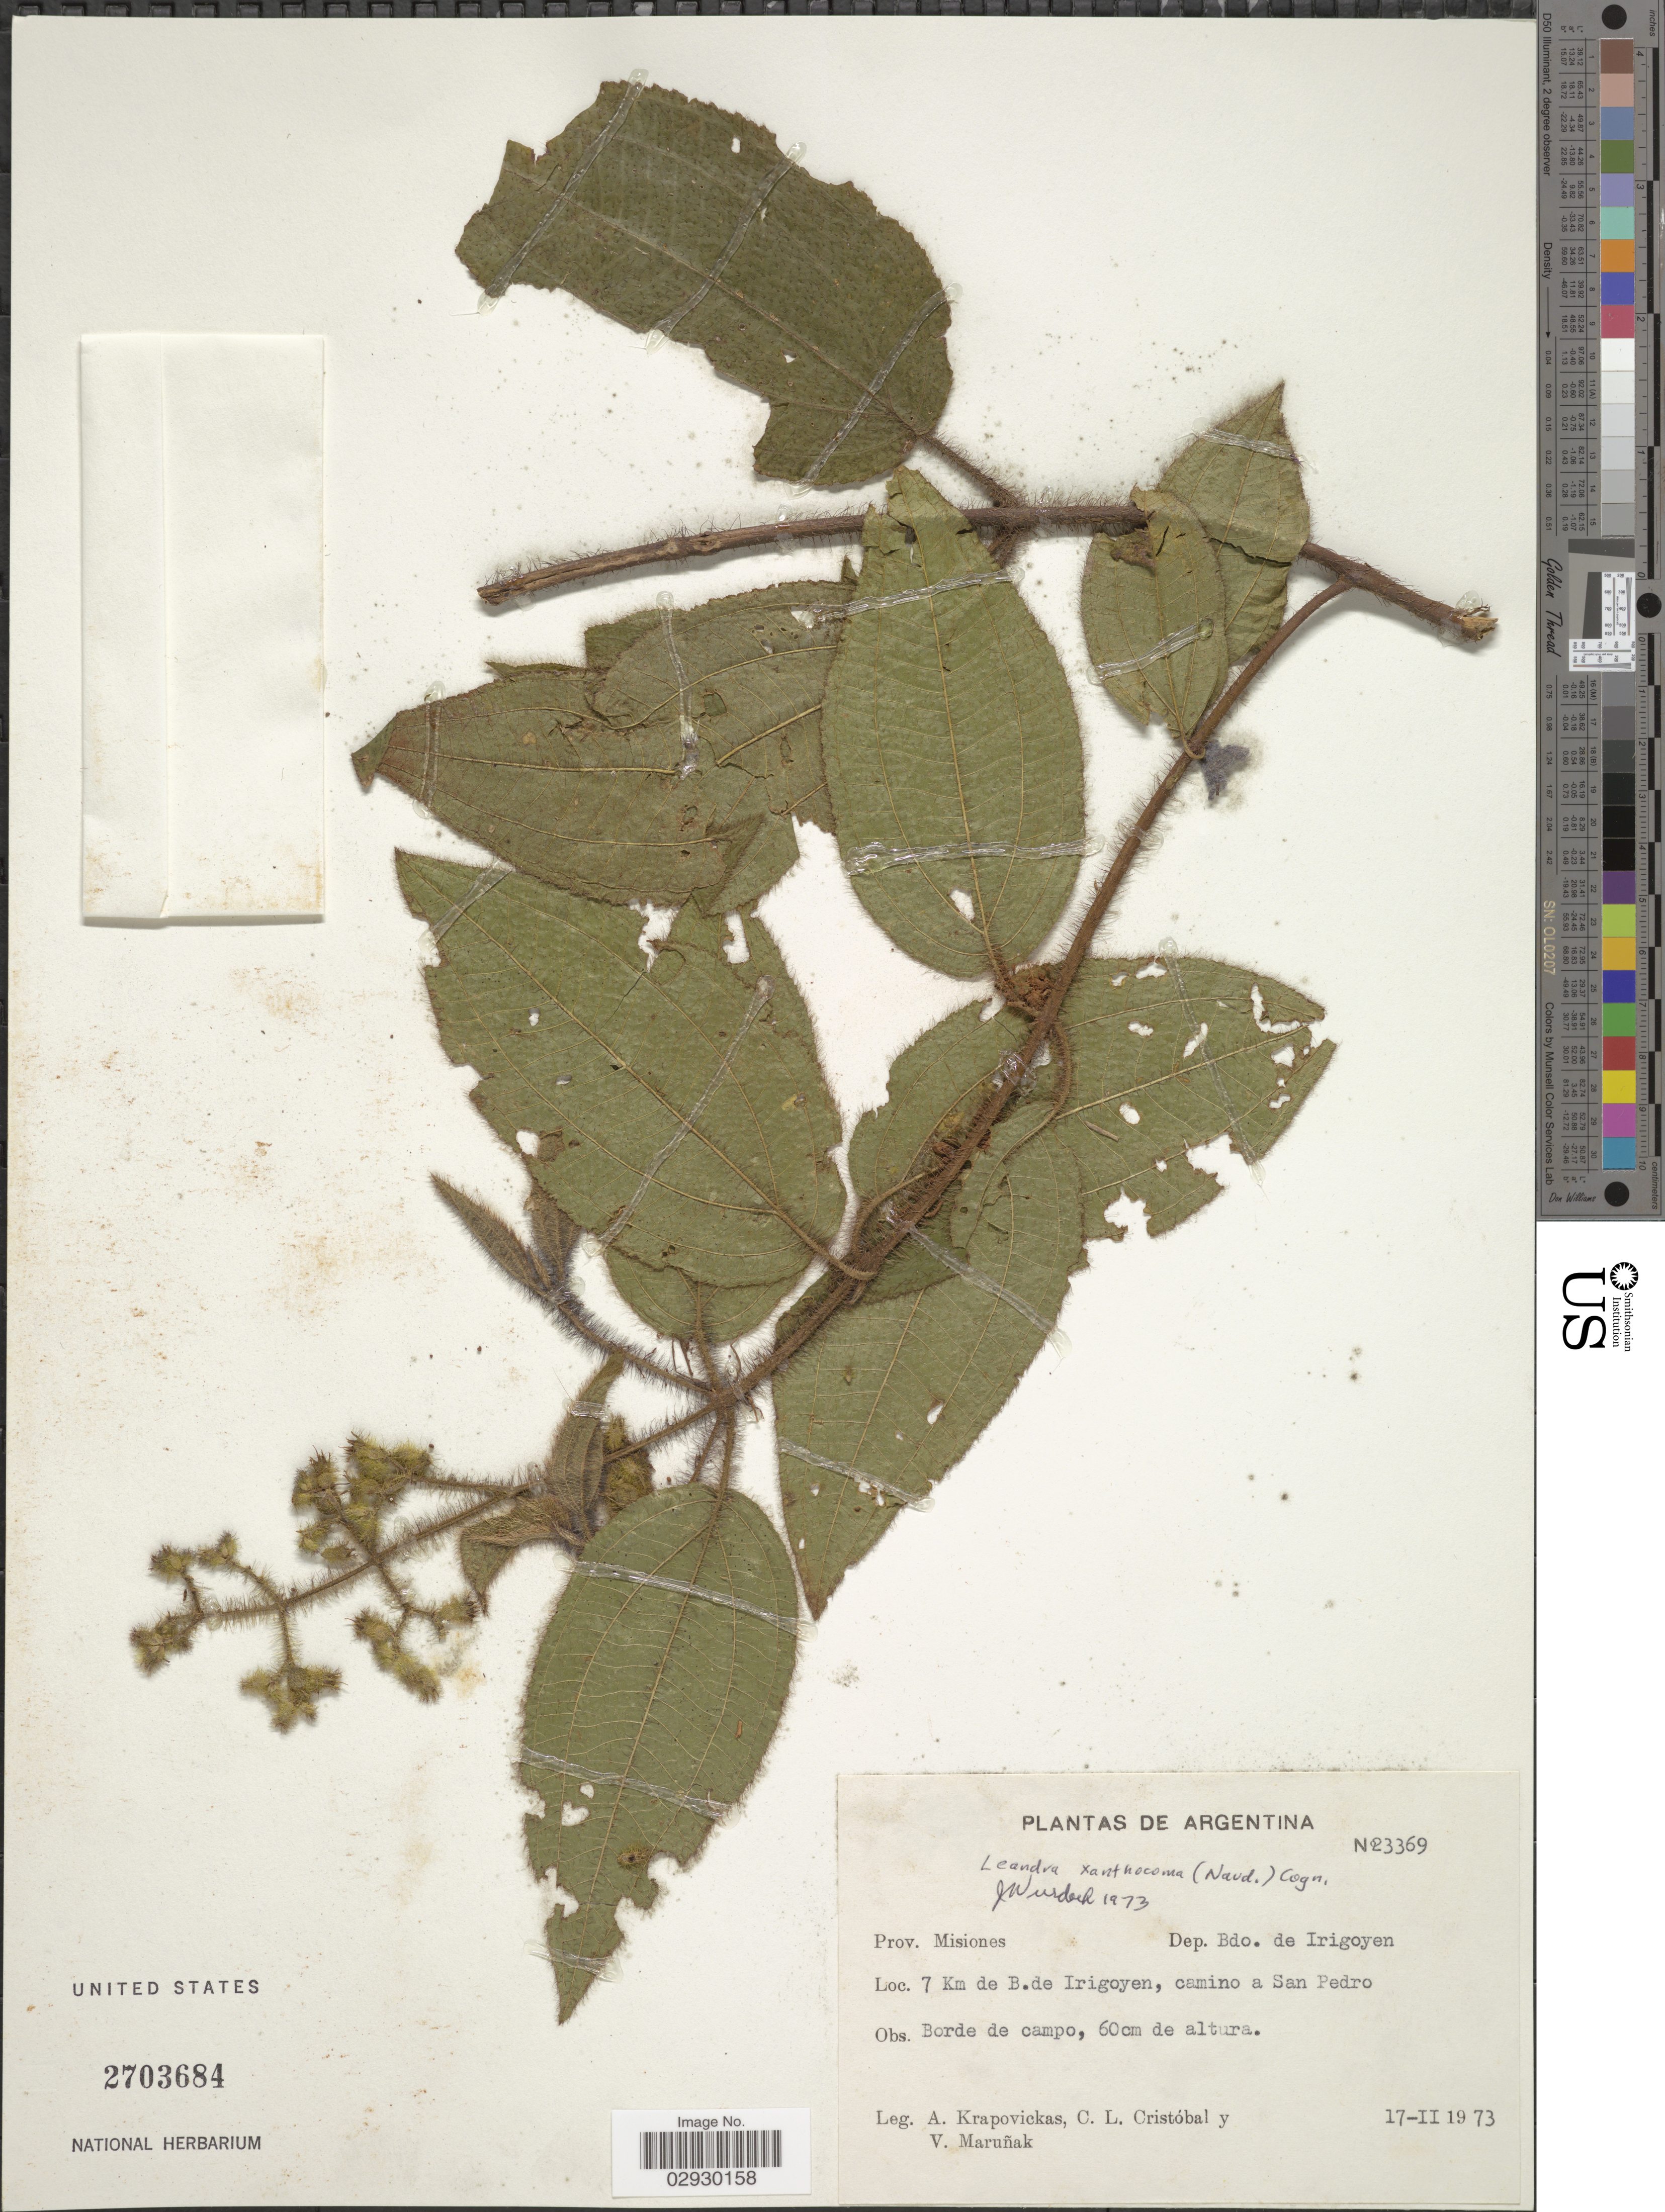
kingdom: Plantae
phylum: Tracheophyta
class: Magnoliopsida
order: Myrtales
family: Melastomataceae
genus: Leandra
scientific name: Leandra xanthocoma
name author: (Naudin) Cogn.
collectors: A. Krapovickas, C. L. Cristóbal & V. Maruñak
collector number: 23369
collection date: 1973-02-17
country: Argentina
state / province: Misiones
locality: Dep. Bdo. de Irigoyen. 7 Km de B. de Irigoyen, camino a San Pedro.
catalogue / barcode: US 2703684